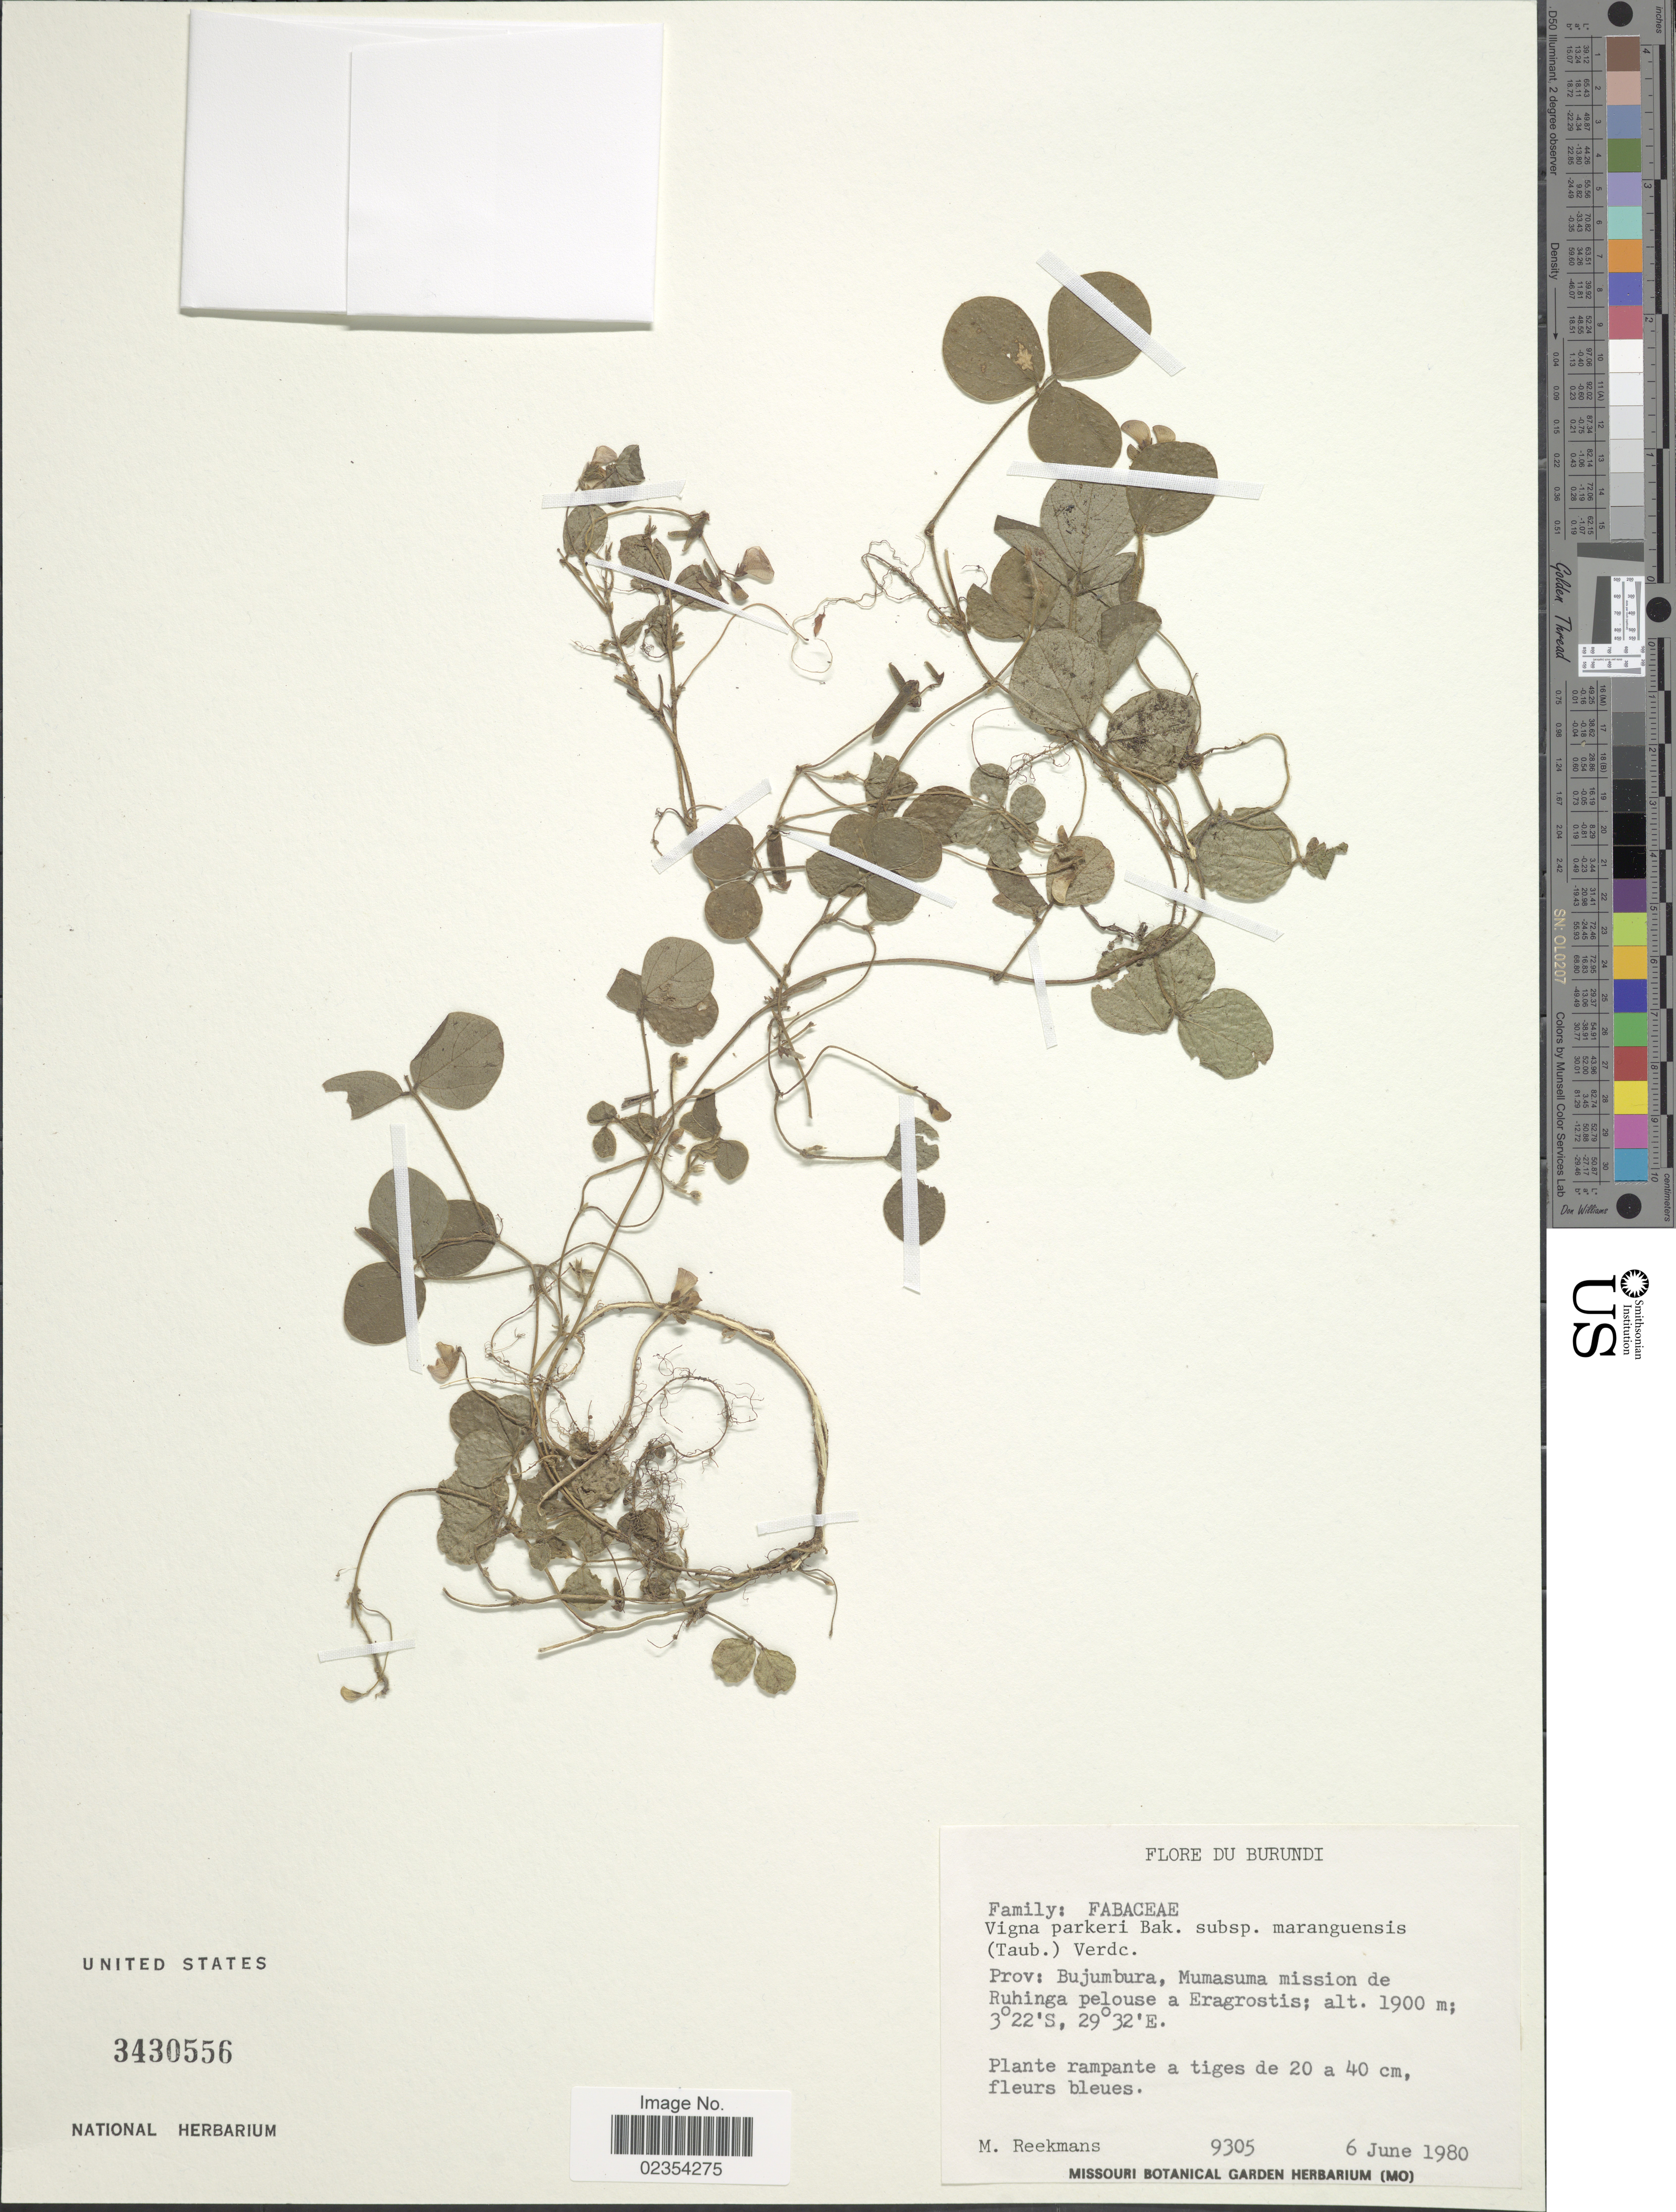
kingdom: Plantae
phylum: Tracheophyta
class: Magnoliopsida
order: Fabales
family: Fabaceae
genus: Vigna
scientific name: Vigna parkeri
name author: Baker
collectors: M. Reekmans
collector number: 9305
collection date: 1980-06-06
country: Burundi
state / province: Bujumura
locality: Mumasuma mission de Ruhinga pelouse a Eragrostis.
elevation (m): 1900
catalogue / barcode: US 3430556